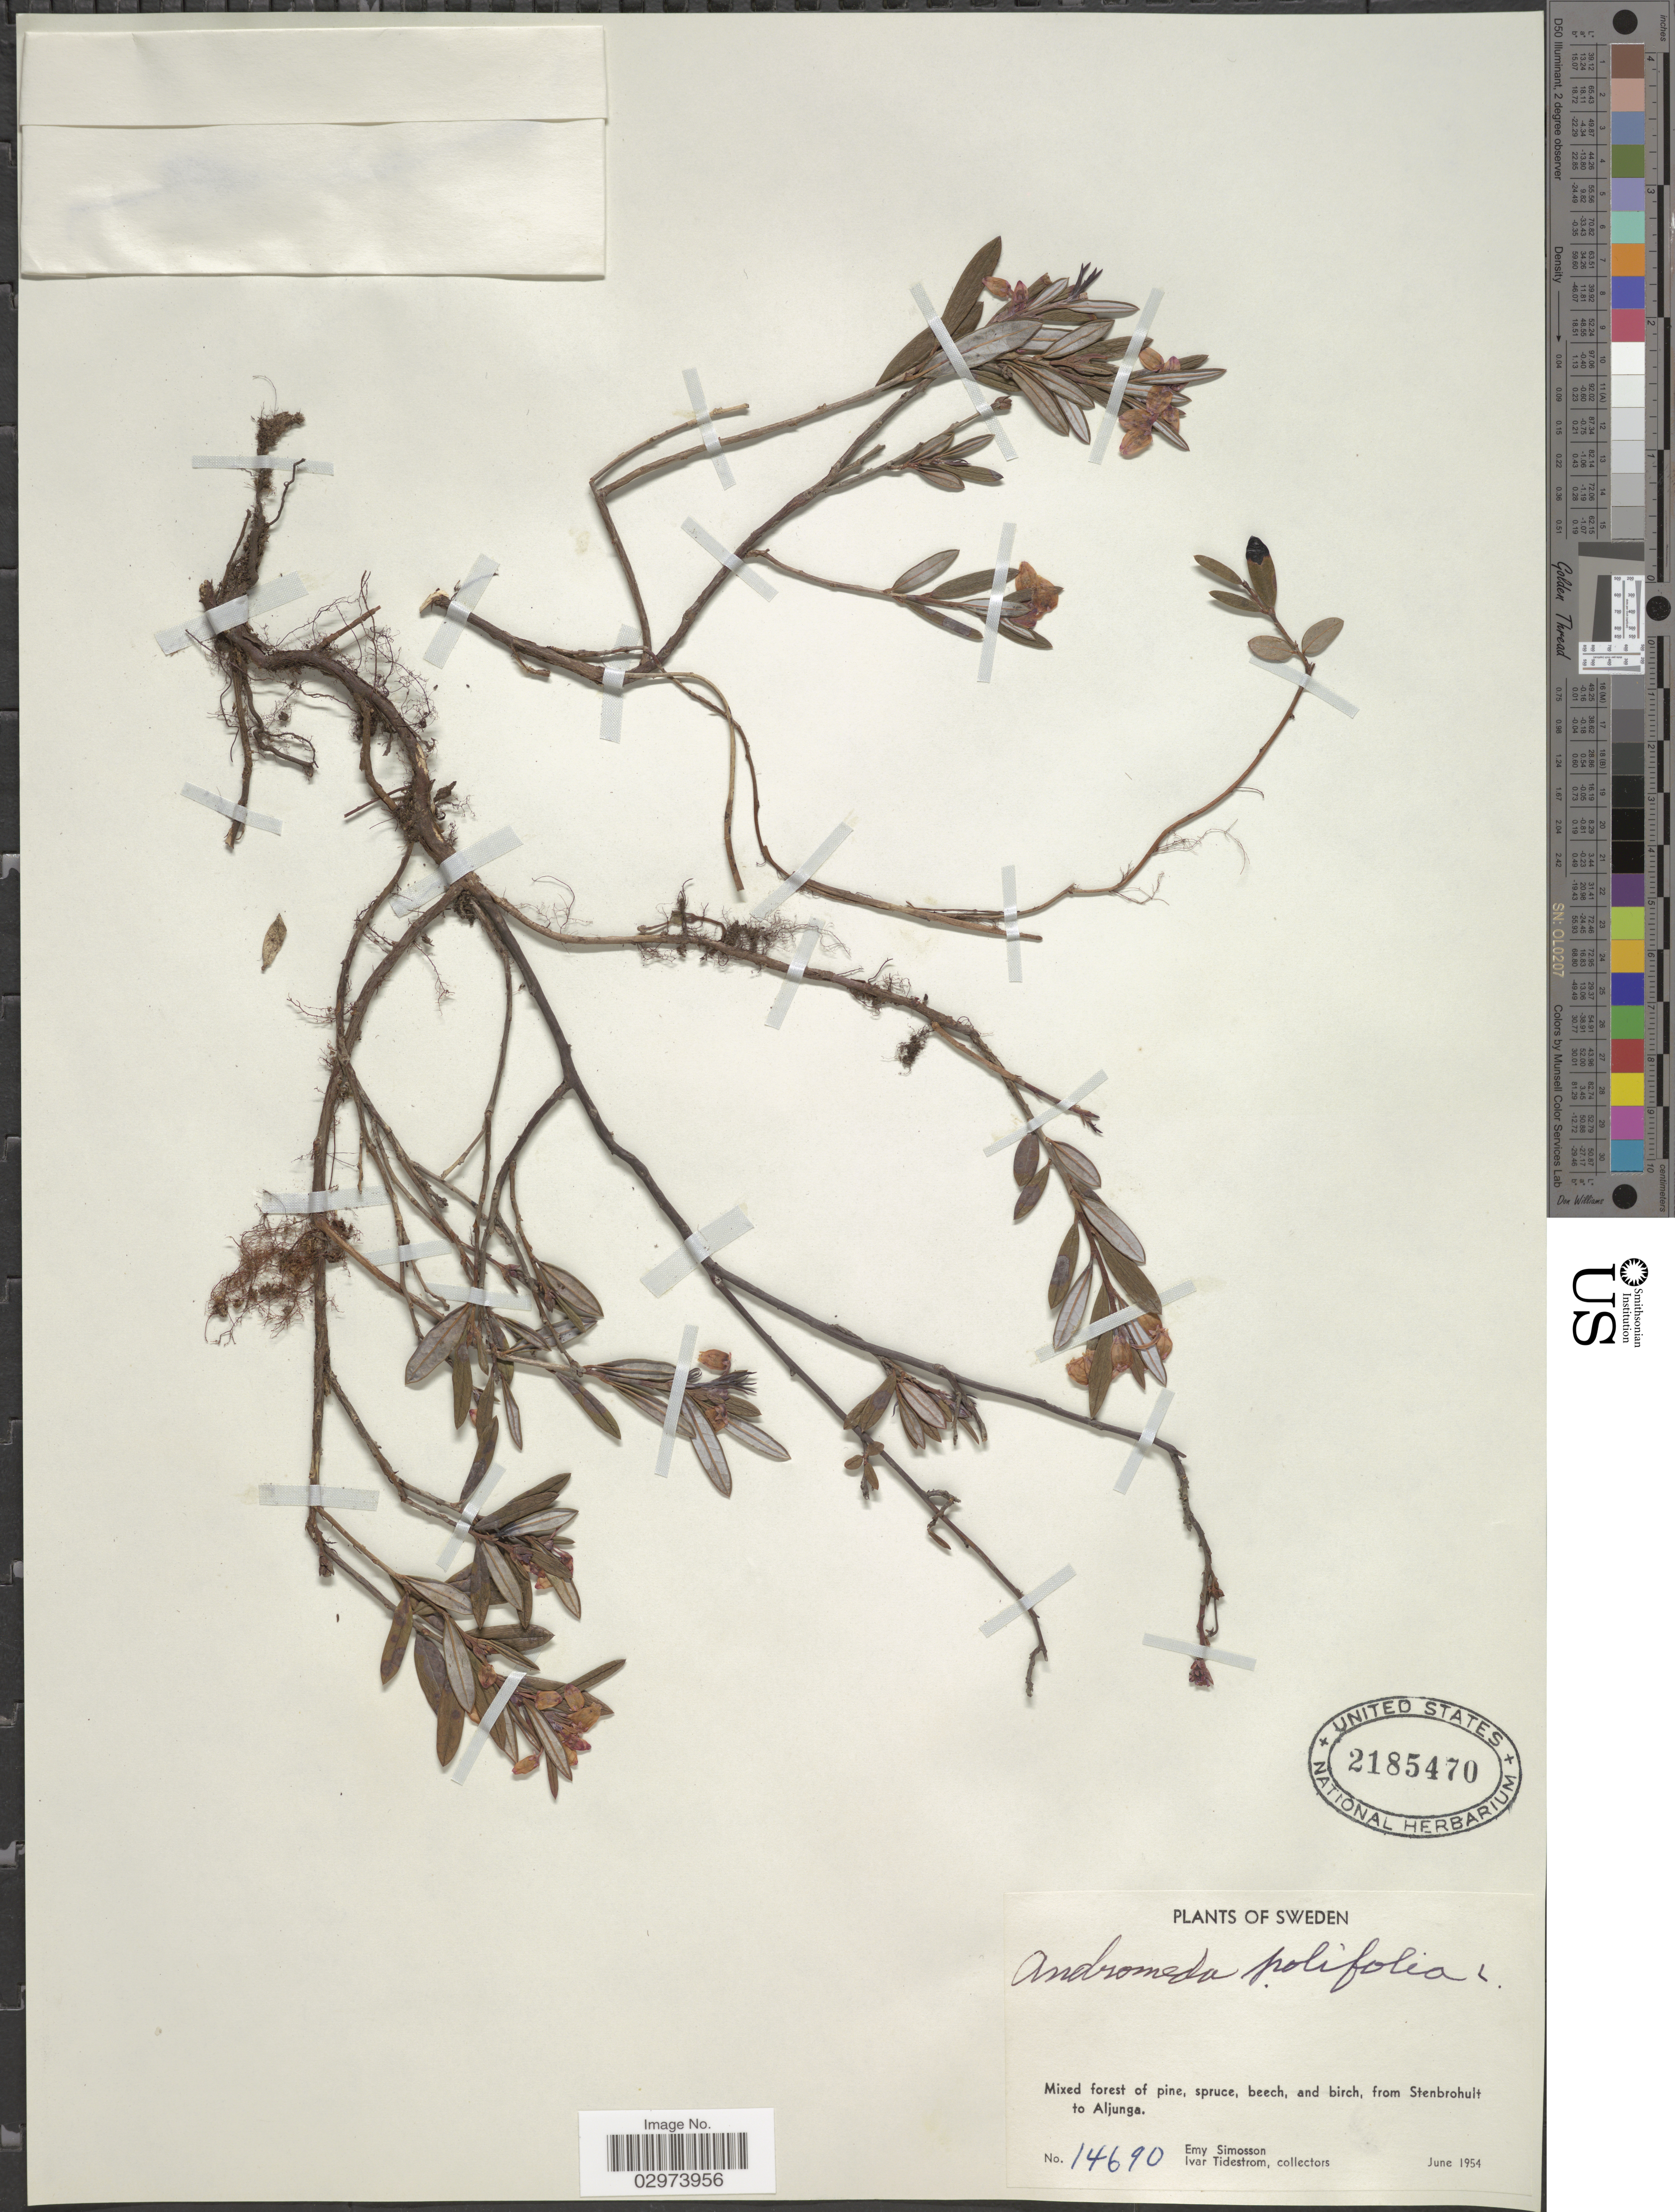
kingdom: Plantae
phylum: Tracheophyta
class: Magnoliopsida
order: Ericales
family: Ericaceae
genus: Andromeda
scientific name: Andromeda polifolia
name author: L.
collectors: E. Simosson & I. F. Tidestrom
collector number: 14690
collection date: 1954-06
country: Sweden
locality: Mixed forest of pine, spruce, beech, and birch, from Stenbrohult to Aljunga.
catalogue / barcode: US 2185470